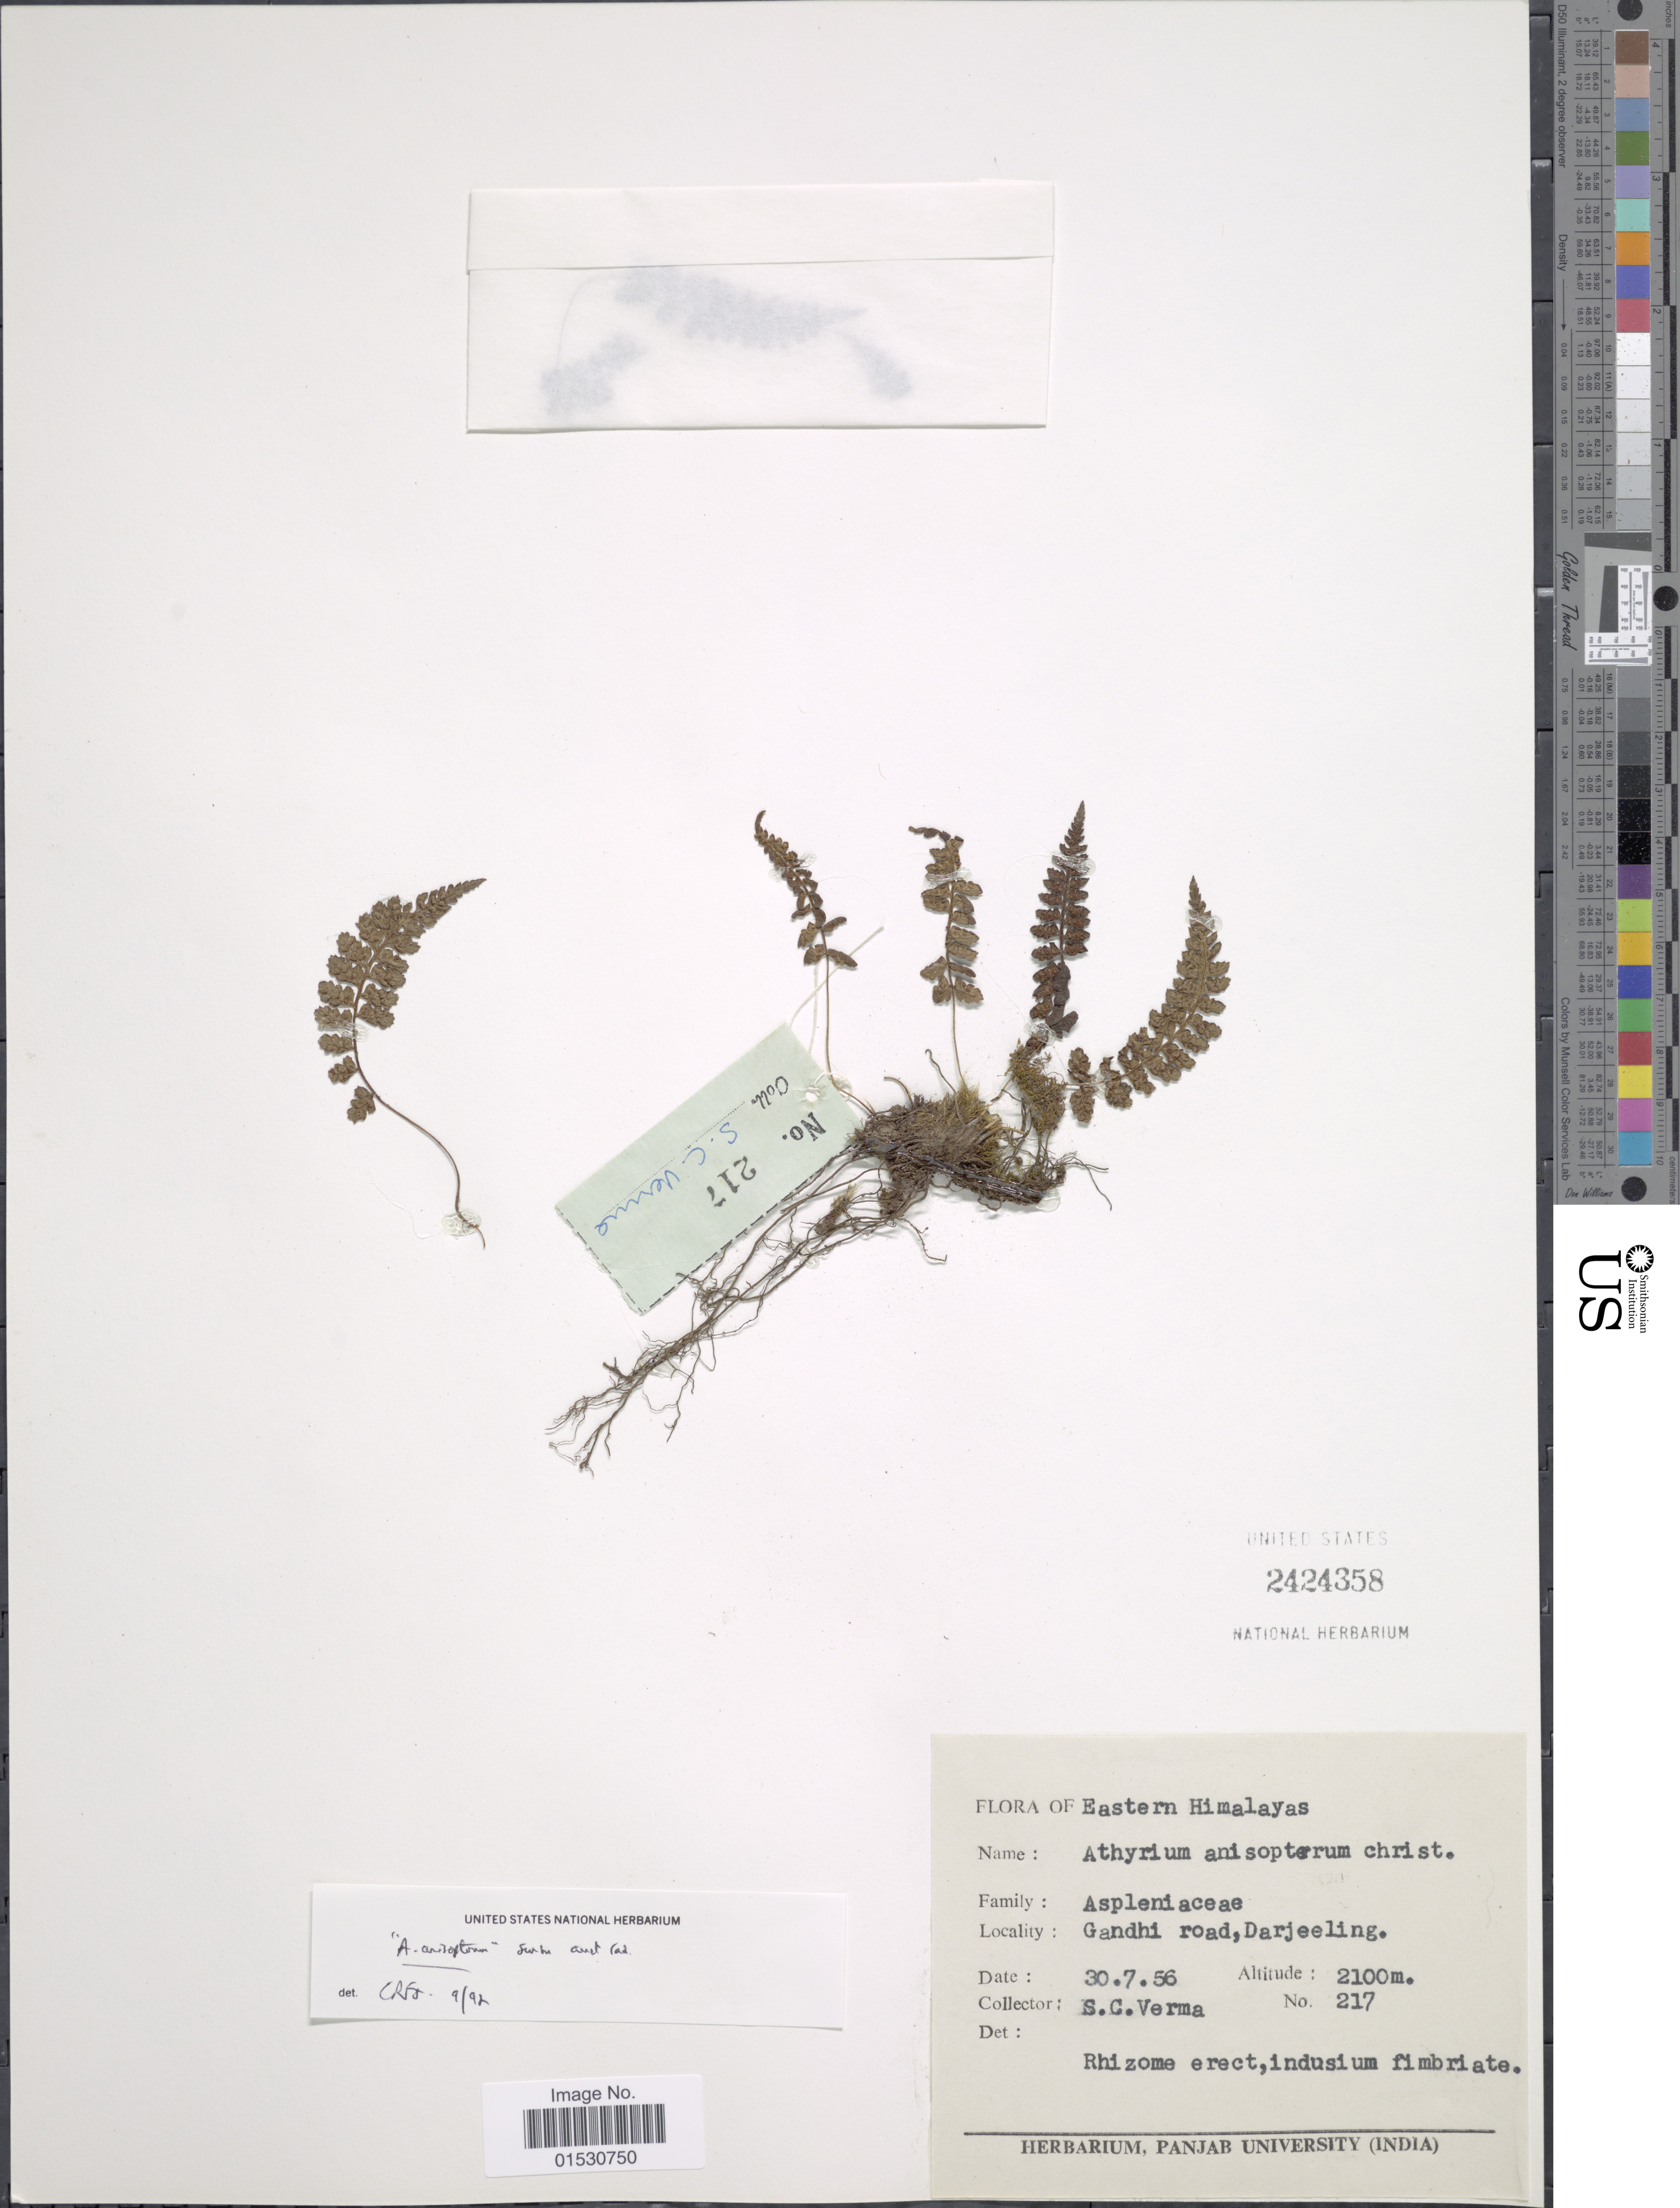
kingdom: Plantae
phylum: Tracheophyta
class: Polypodiopsida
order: Polypodiales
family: Athyriaceae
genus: Athyrium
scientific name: Athyrium macrocarpon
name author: Bedd.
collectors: S. Verma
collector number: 217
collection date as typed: Transcribed d/m/y: 30/7/56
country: India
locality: Eastern Himalayas, Gandhi Road, Darjeeling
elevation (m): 2100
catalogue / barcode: US 2424358